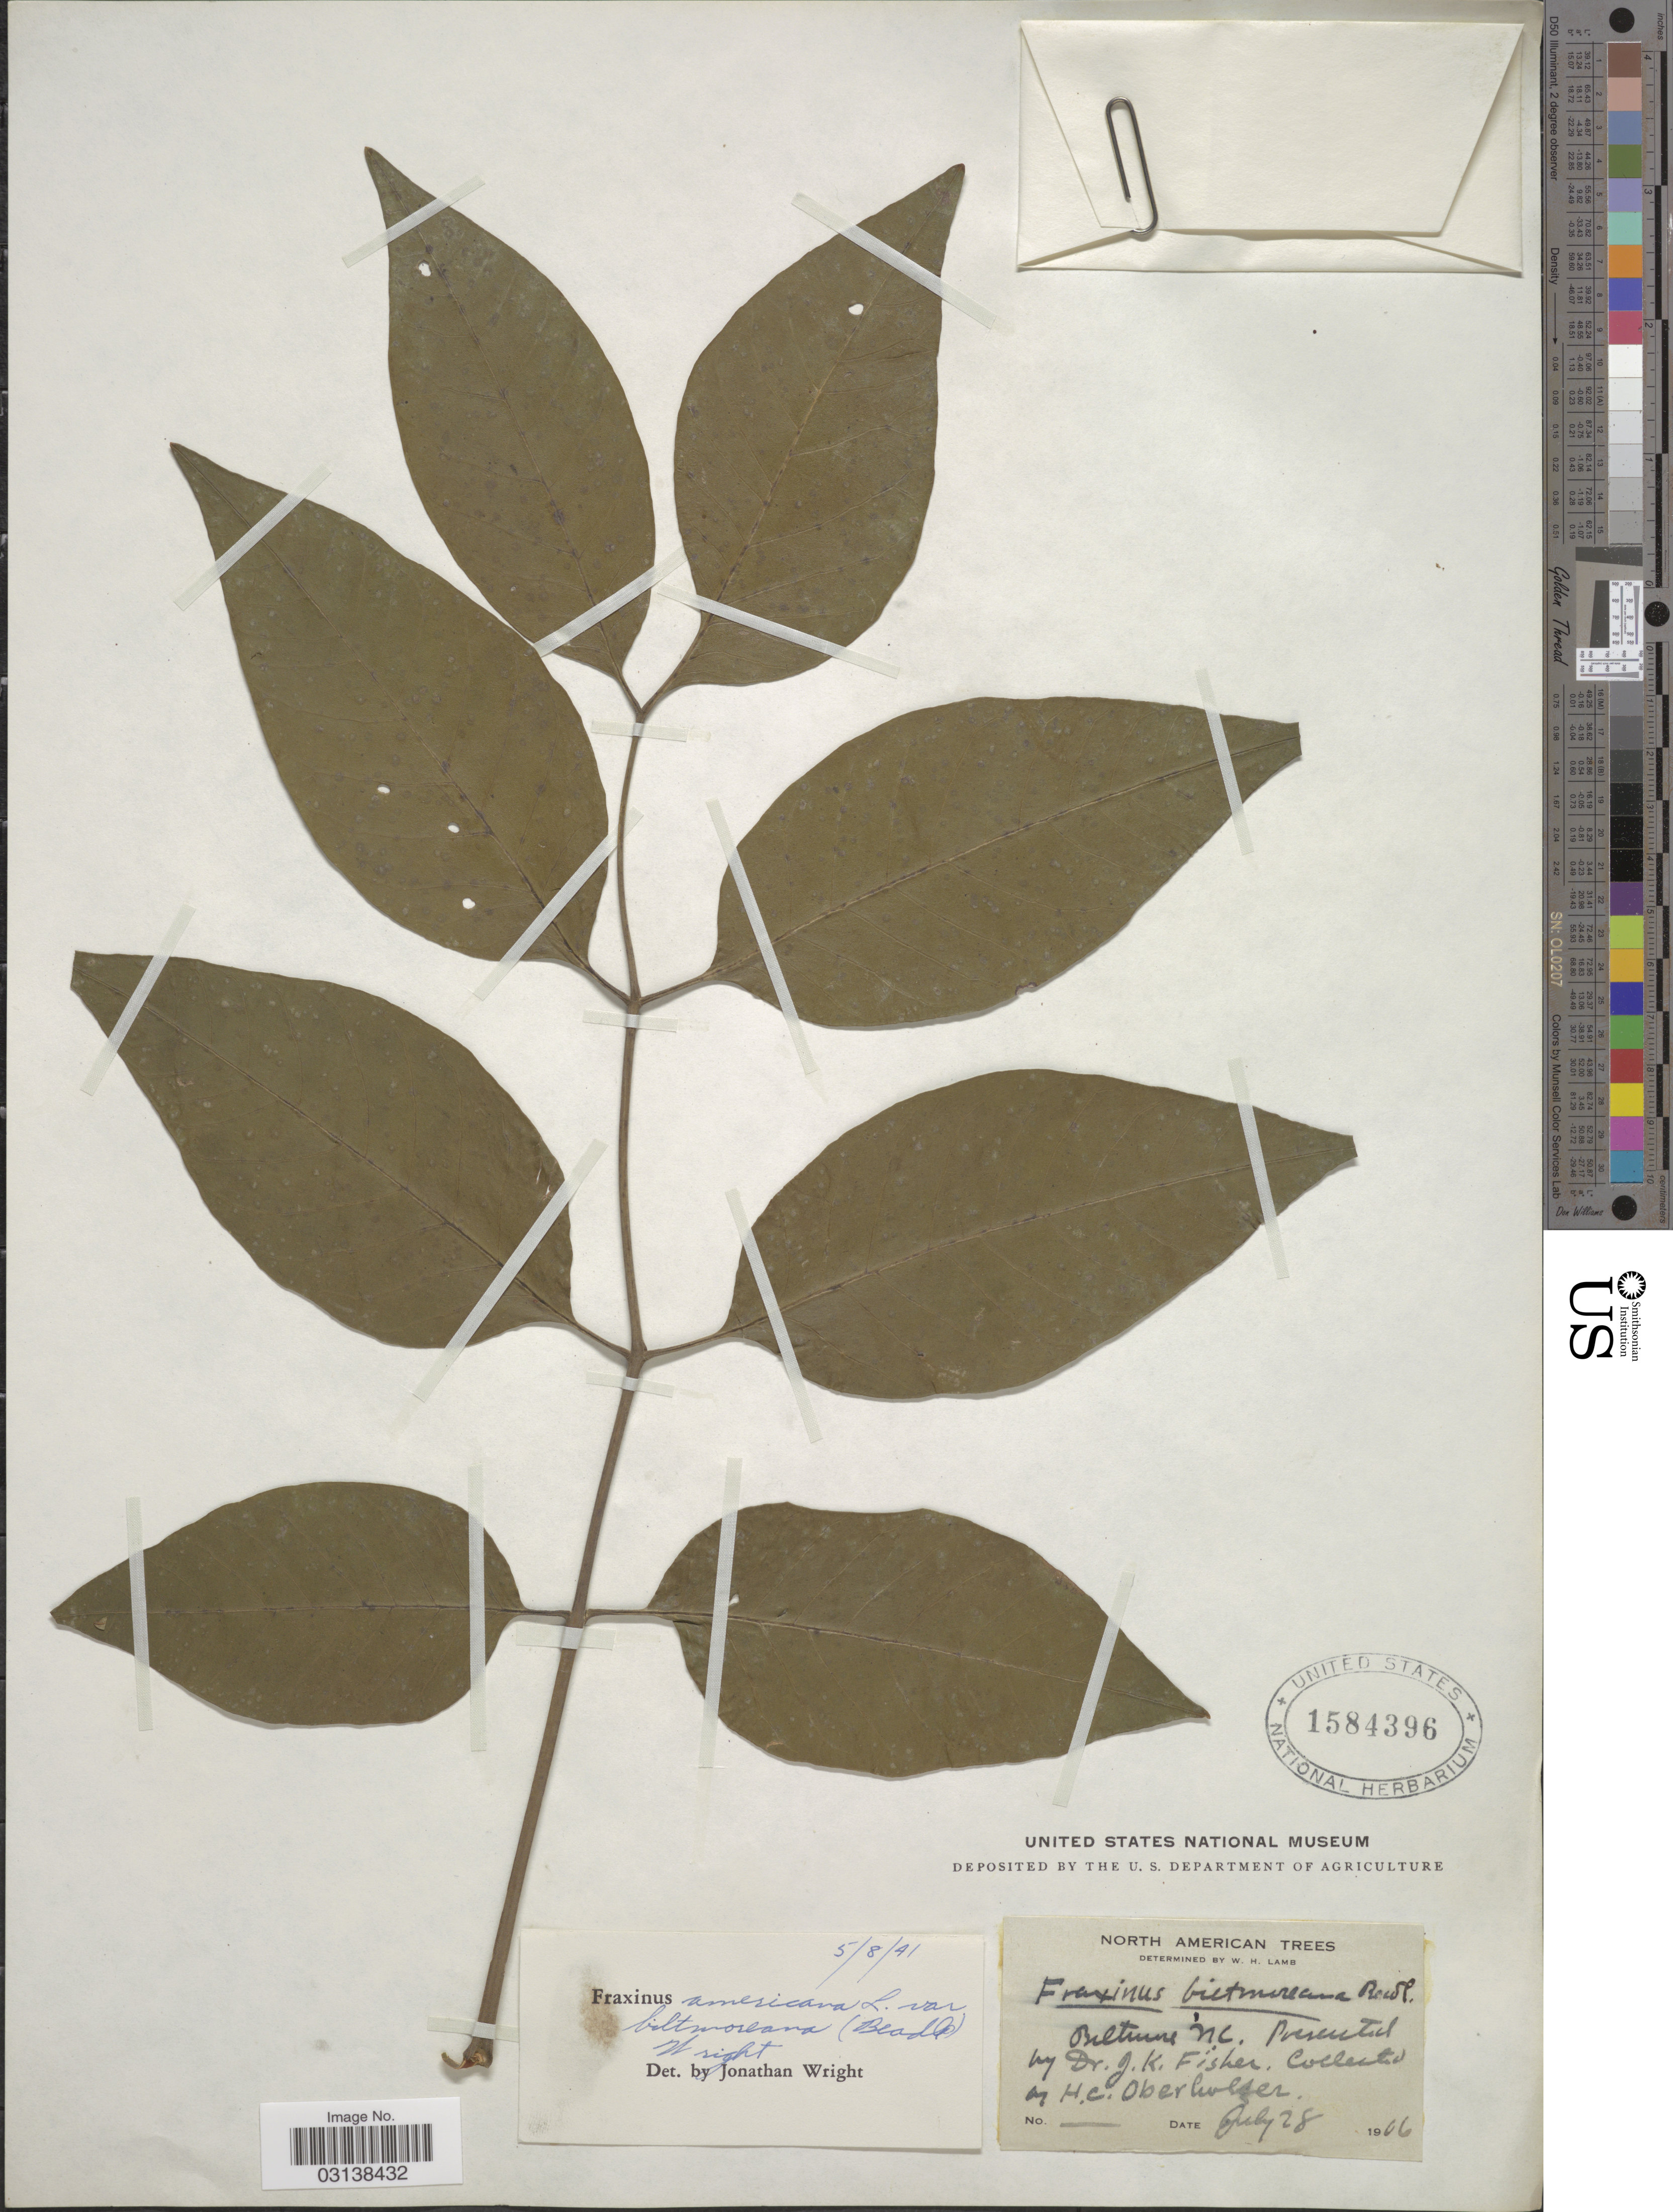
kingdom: Plantae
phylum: Tracheophyta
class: Magnoliopsida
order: Lamiales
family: Oleaceae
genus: Fraxinus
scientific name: Fraxinus americana var. biltmoreana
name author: (Beadle) J.W. Wright ex Fernald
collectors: H. Oberholser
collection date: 1906-07-28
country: United States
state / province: North Carolina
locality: Biltmore.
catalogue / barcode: US 1584396